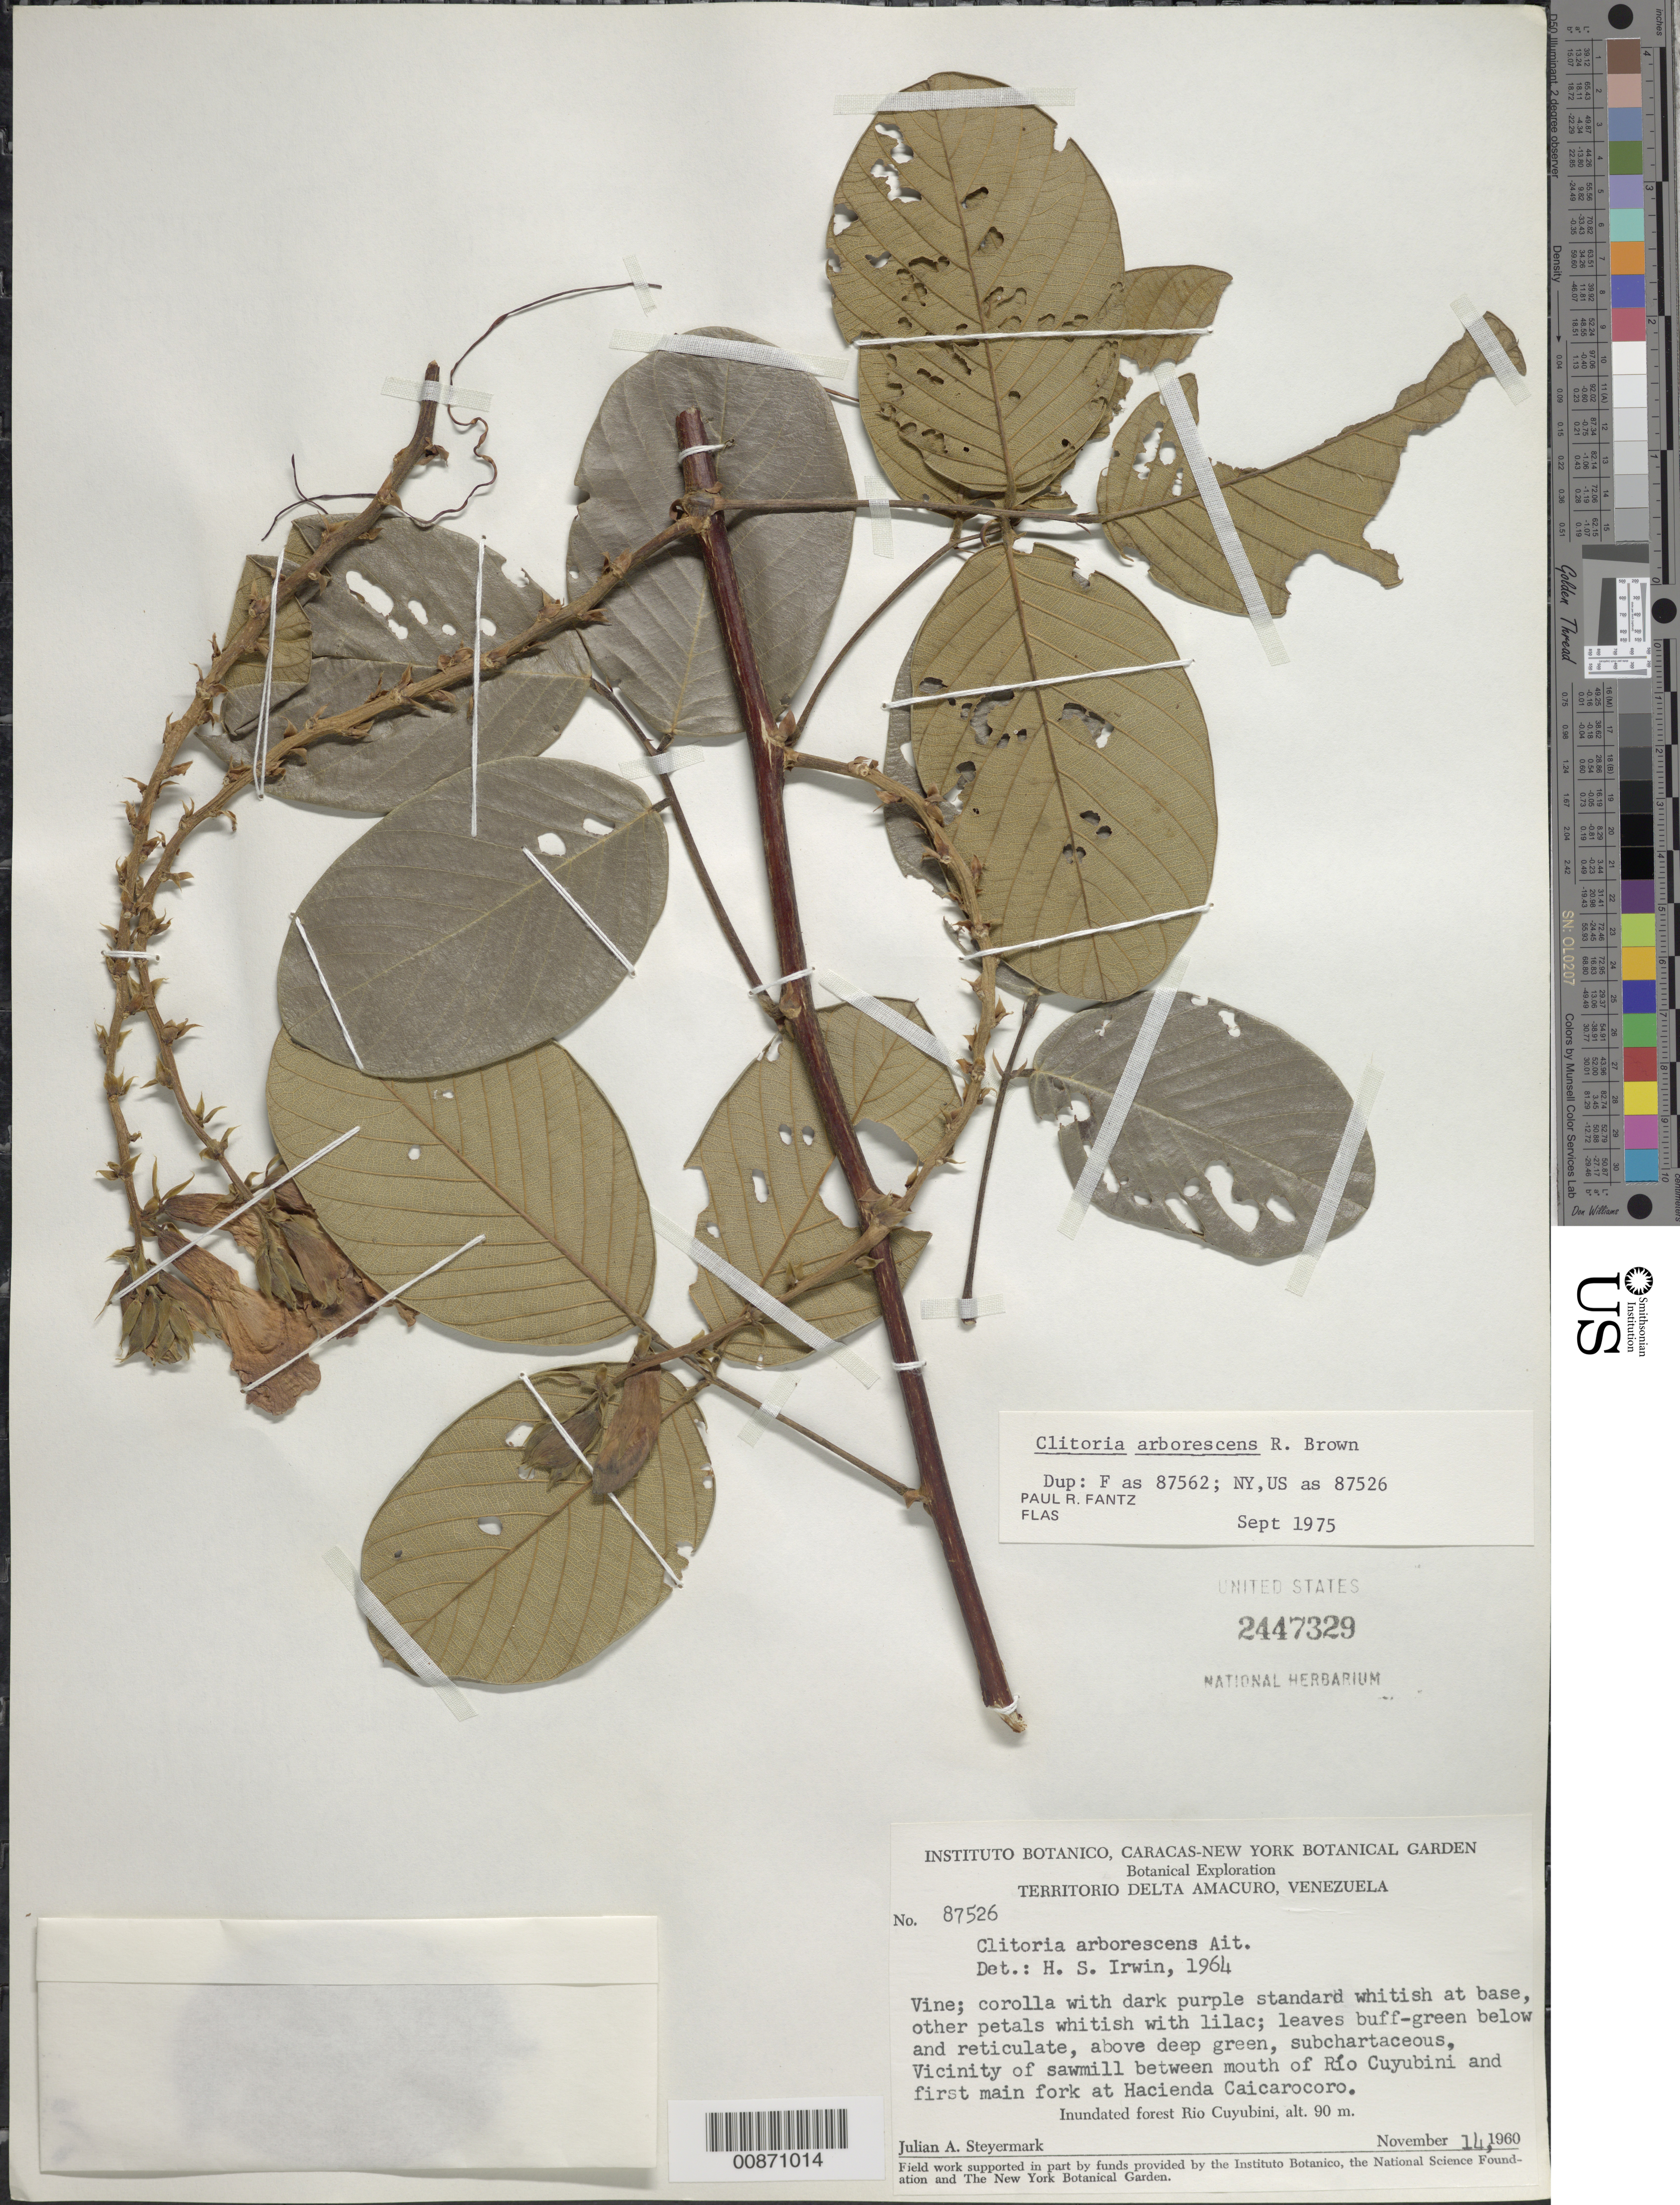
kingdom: Plantae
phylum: Tracheophyta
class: Magnoliopsida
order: Fabales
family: Fabaceae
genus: Clitoria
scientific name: Clitoria arborescens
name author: R. Br.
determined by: Fantz, P. R., (FLAS), University of Florida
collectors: J. Steyermark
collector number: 87526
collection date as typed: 14-Nov-60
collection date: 1960-11-14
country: Venezuela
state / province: Delta Amacuro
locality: Río Cuyubini, vic of sawmill, between mouth of Río Cuyubini and first main fork at Hacienda Caicarocoro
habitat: Inundated forest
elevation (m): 90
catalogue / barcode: US 2447329